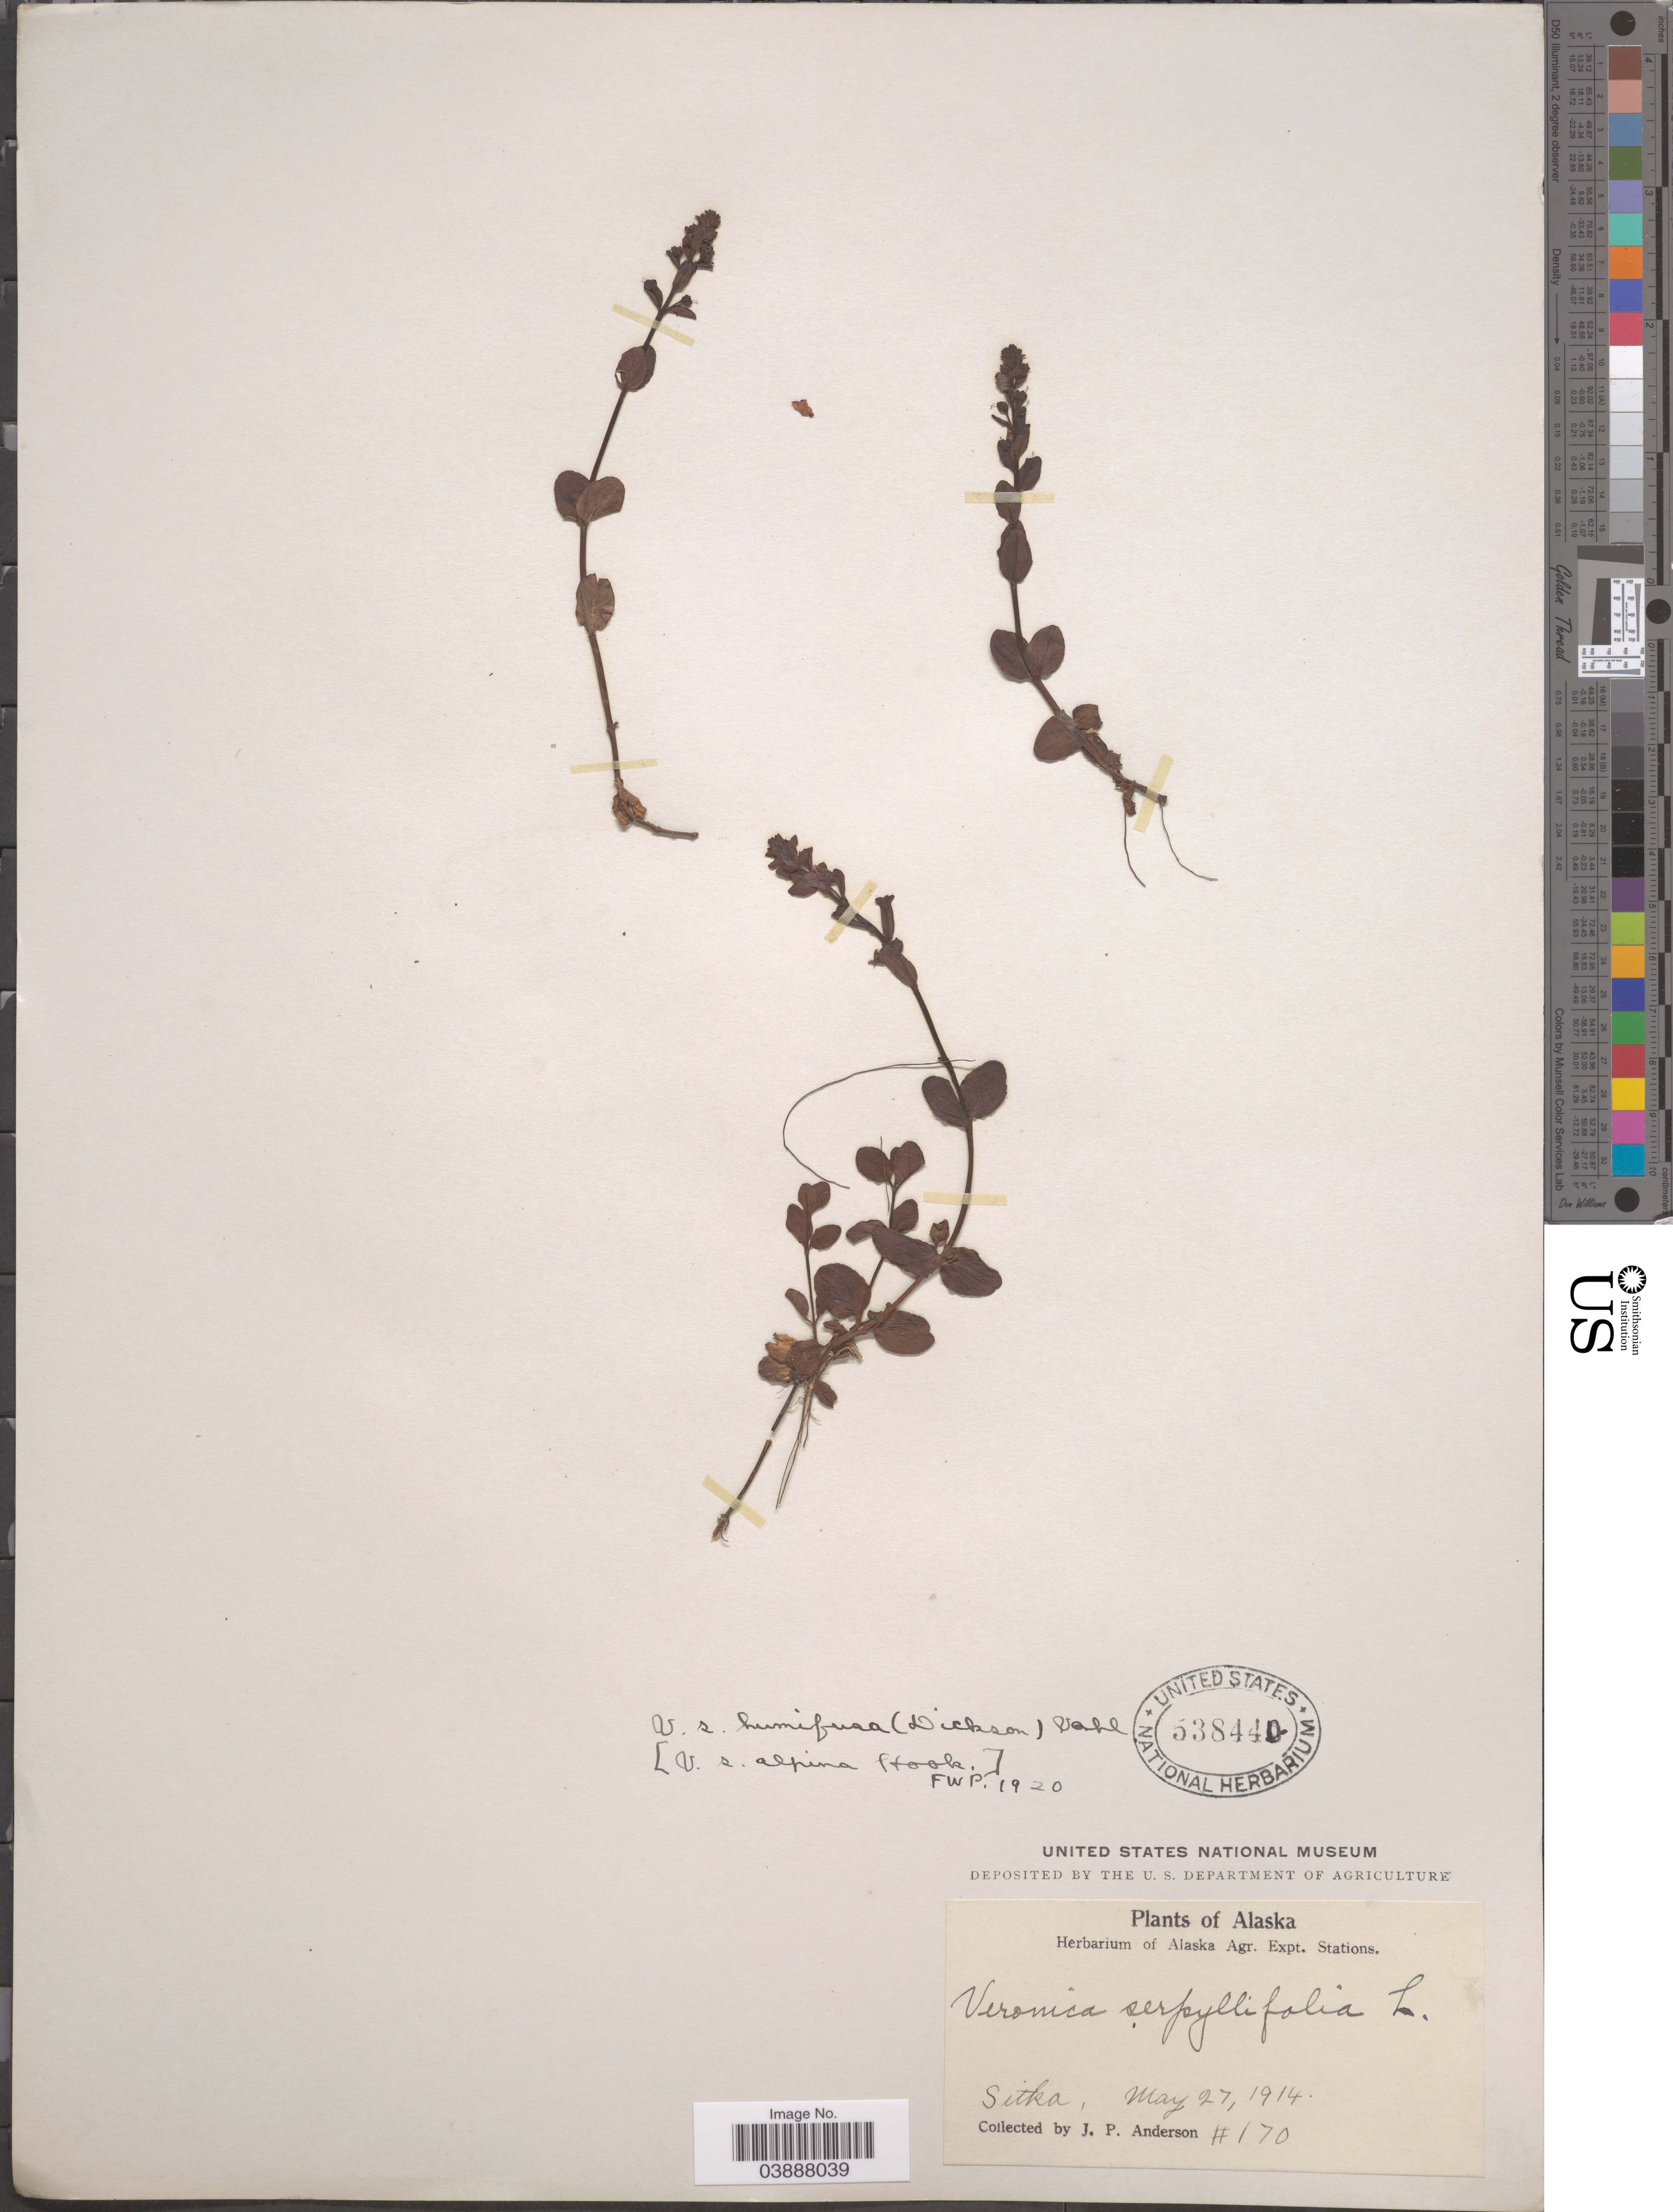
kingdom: Plantae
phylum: Tracheophyta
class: Magnoliopsida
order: Lamiales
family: Plantaginaceae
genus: Veronica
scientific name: Veronica serpyllifolia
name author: L.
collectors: J. P. Anderson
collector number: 170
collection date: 1914-05-27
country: United States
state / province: Alaska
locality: Sitka.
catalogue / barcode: US 538440